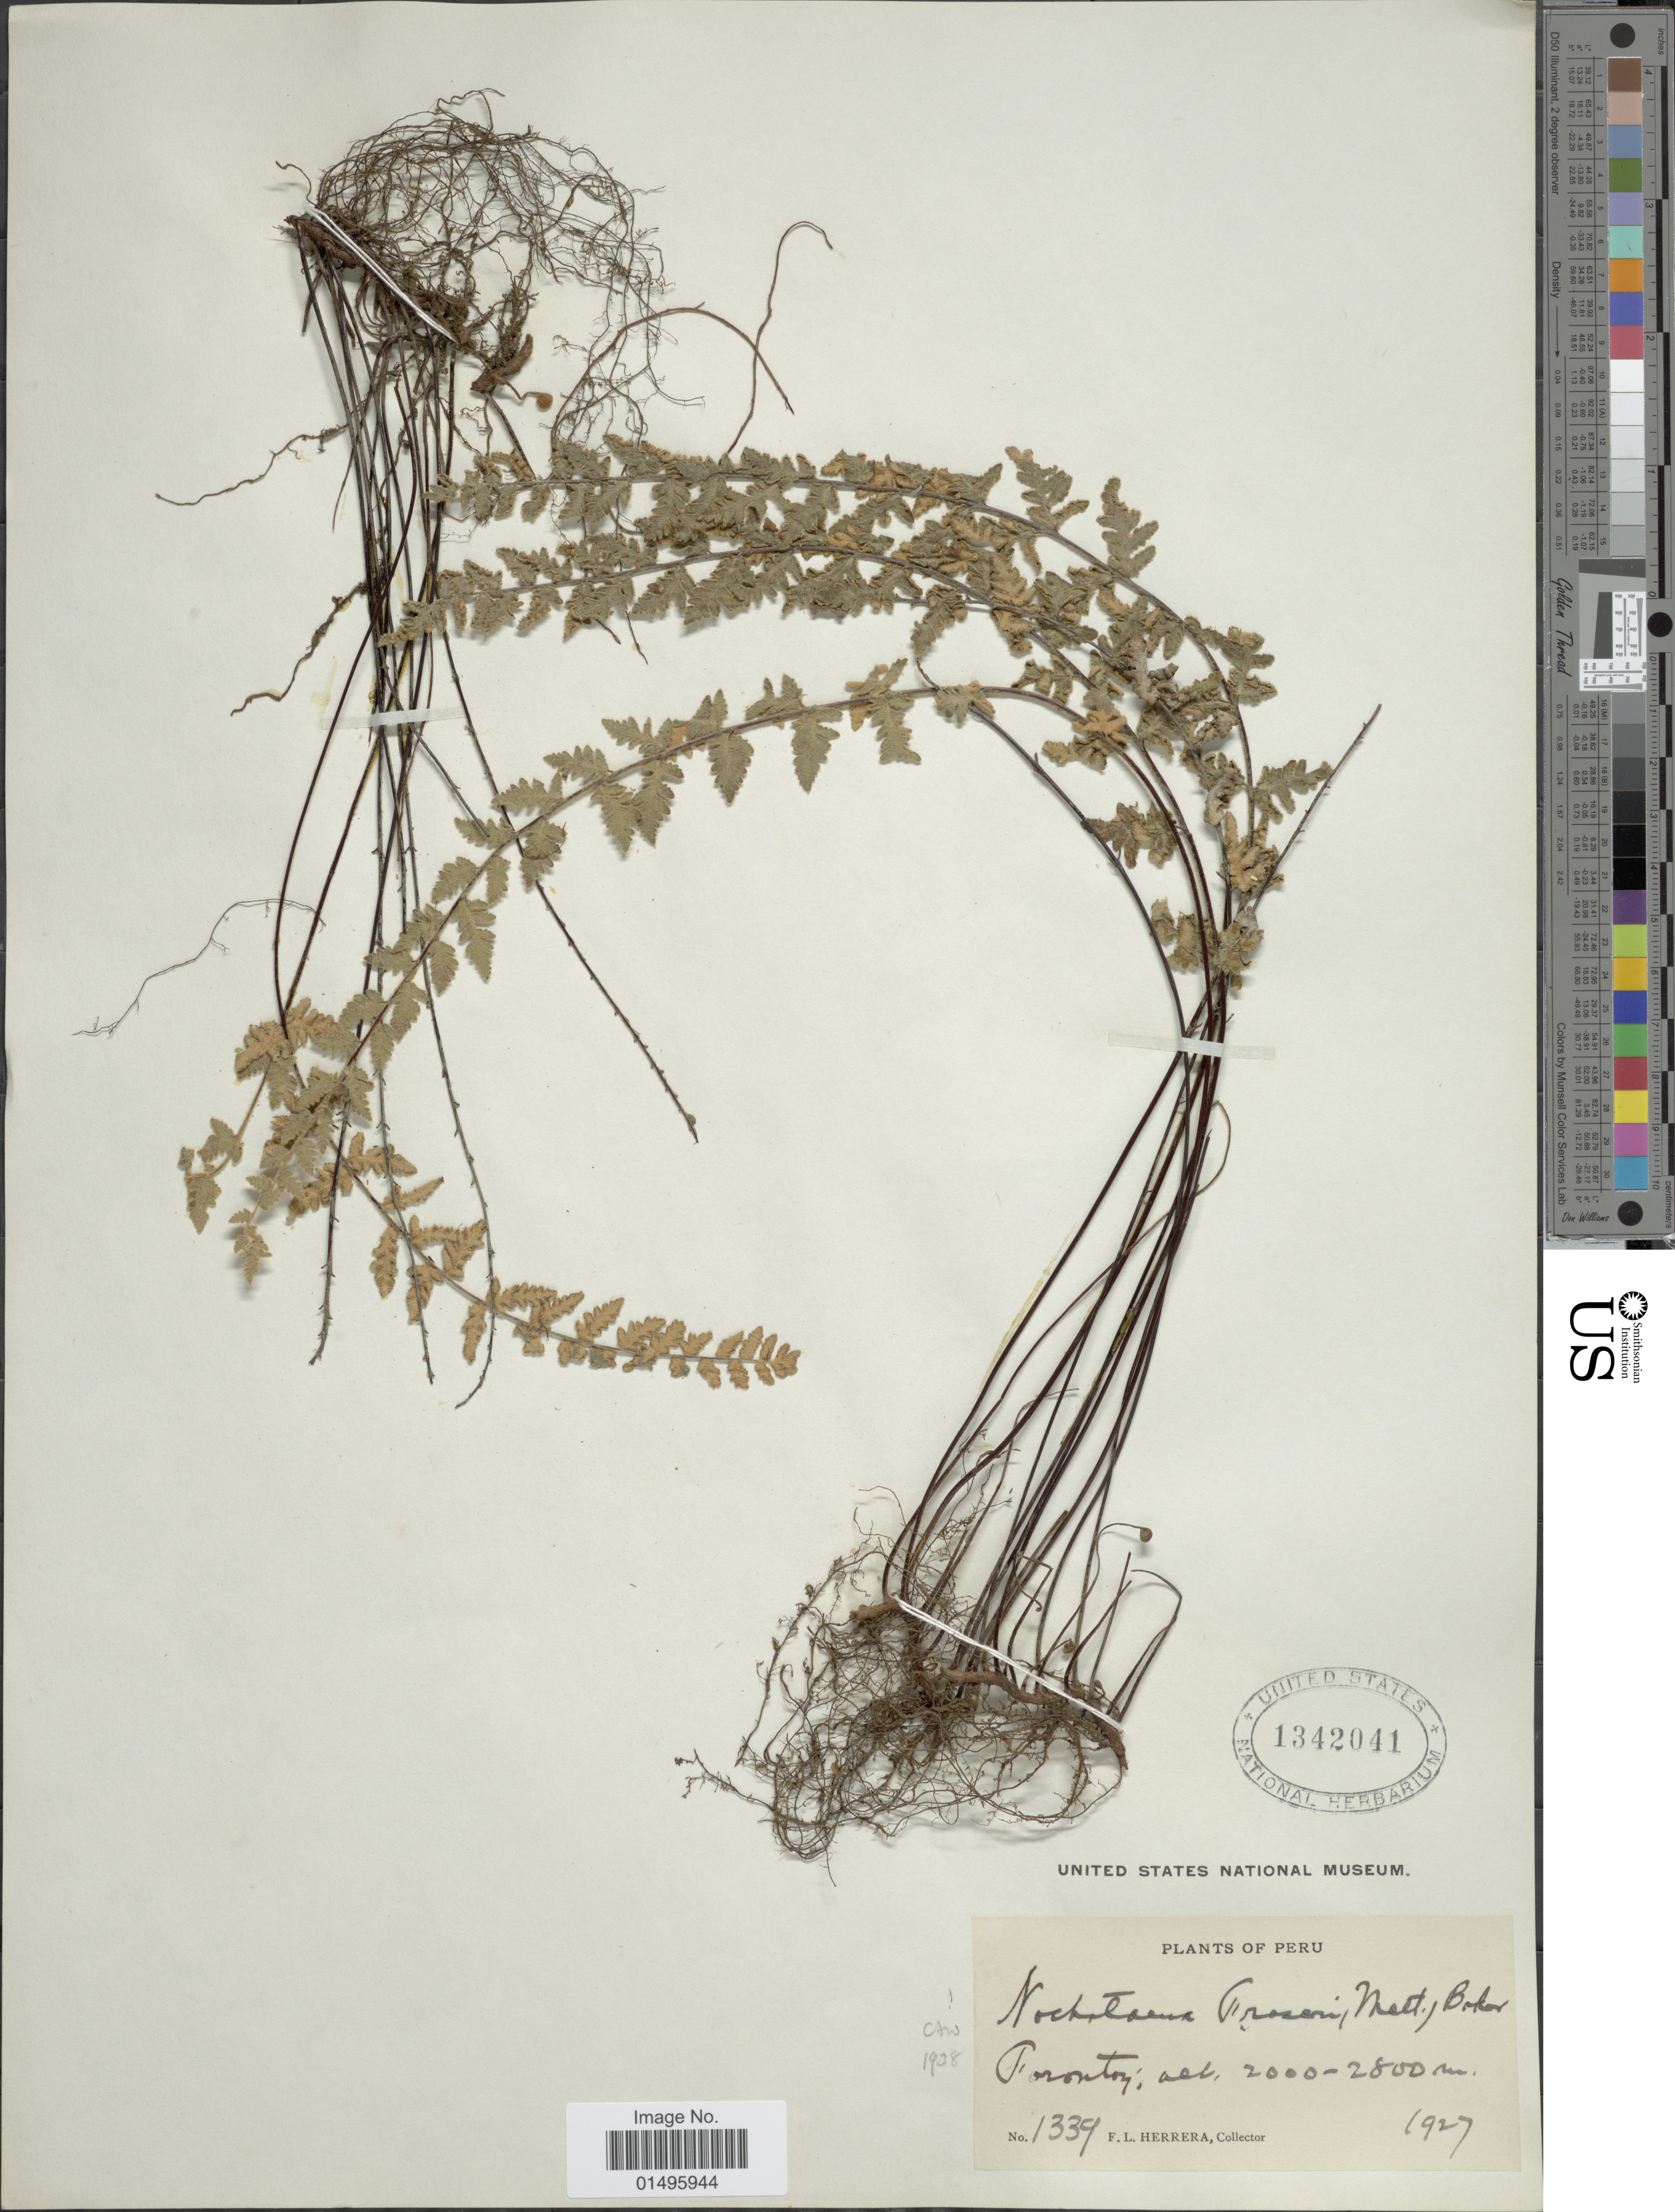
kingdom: Plantae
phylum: Tracheophyta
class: Polypodiopsida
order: Polypodiales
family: Pteridaceae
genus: Notholaena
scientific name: Notholaena fraseri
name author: (Mett.) Baker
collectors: F. L. Herrera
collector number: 1339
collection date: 1927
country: Peru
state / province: Cusco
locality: Torontoy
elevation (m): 2000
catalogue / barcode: US 1342041